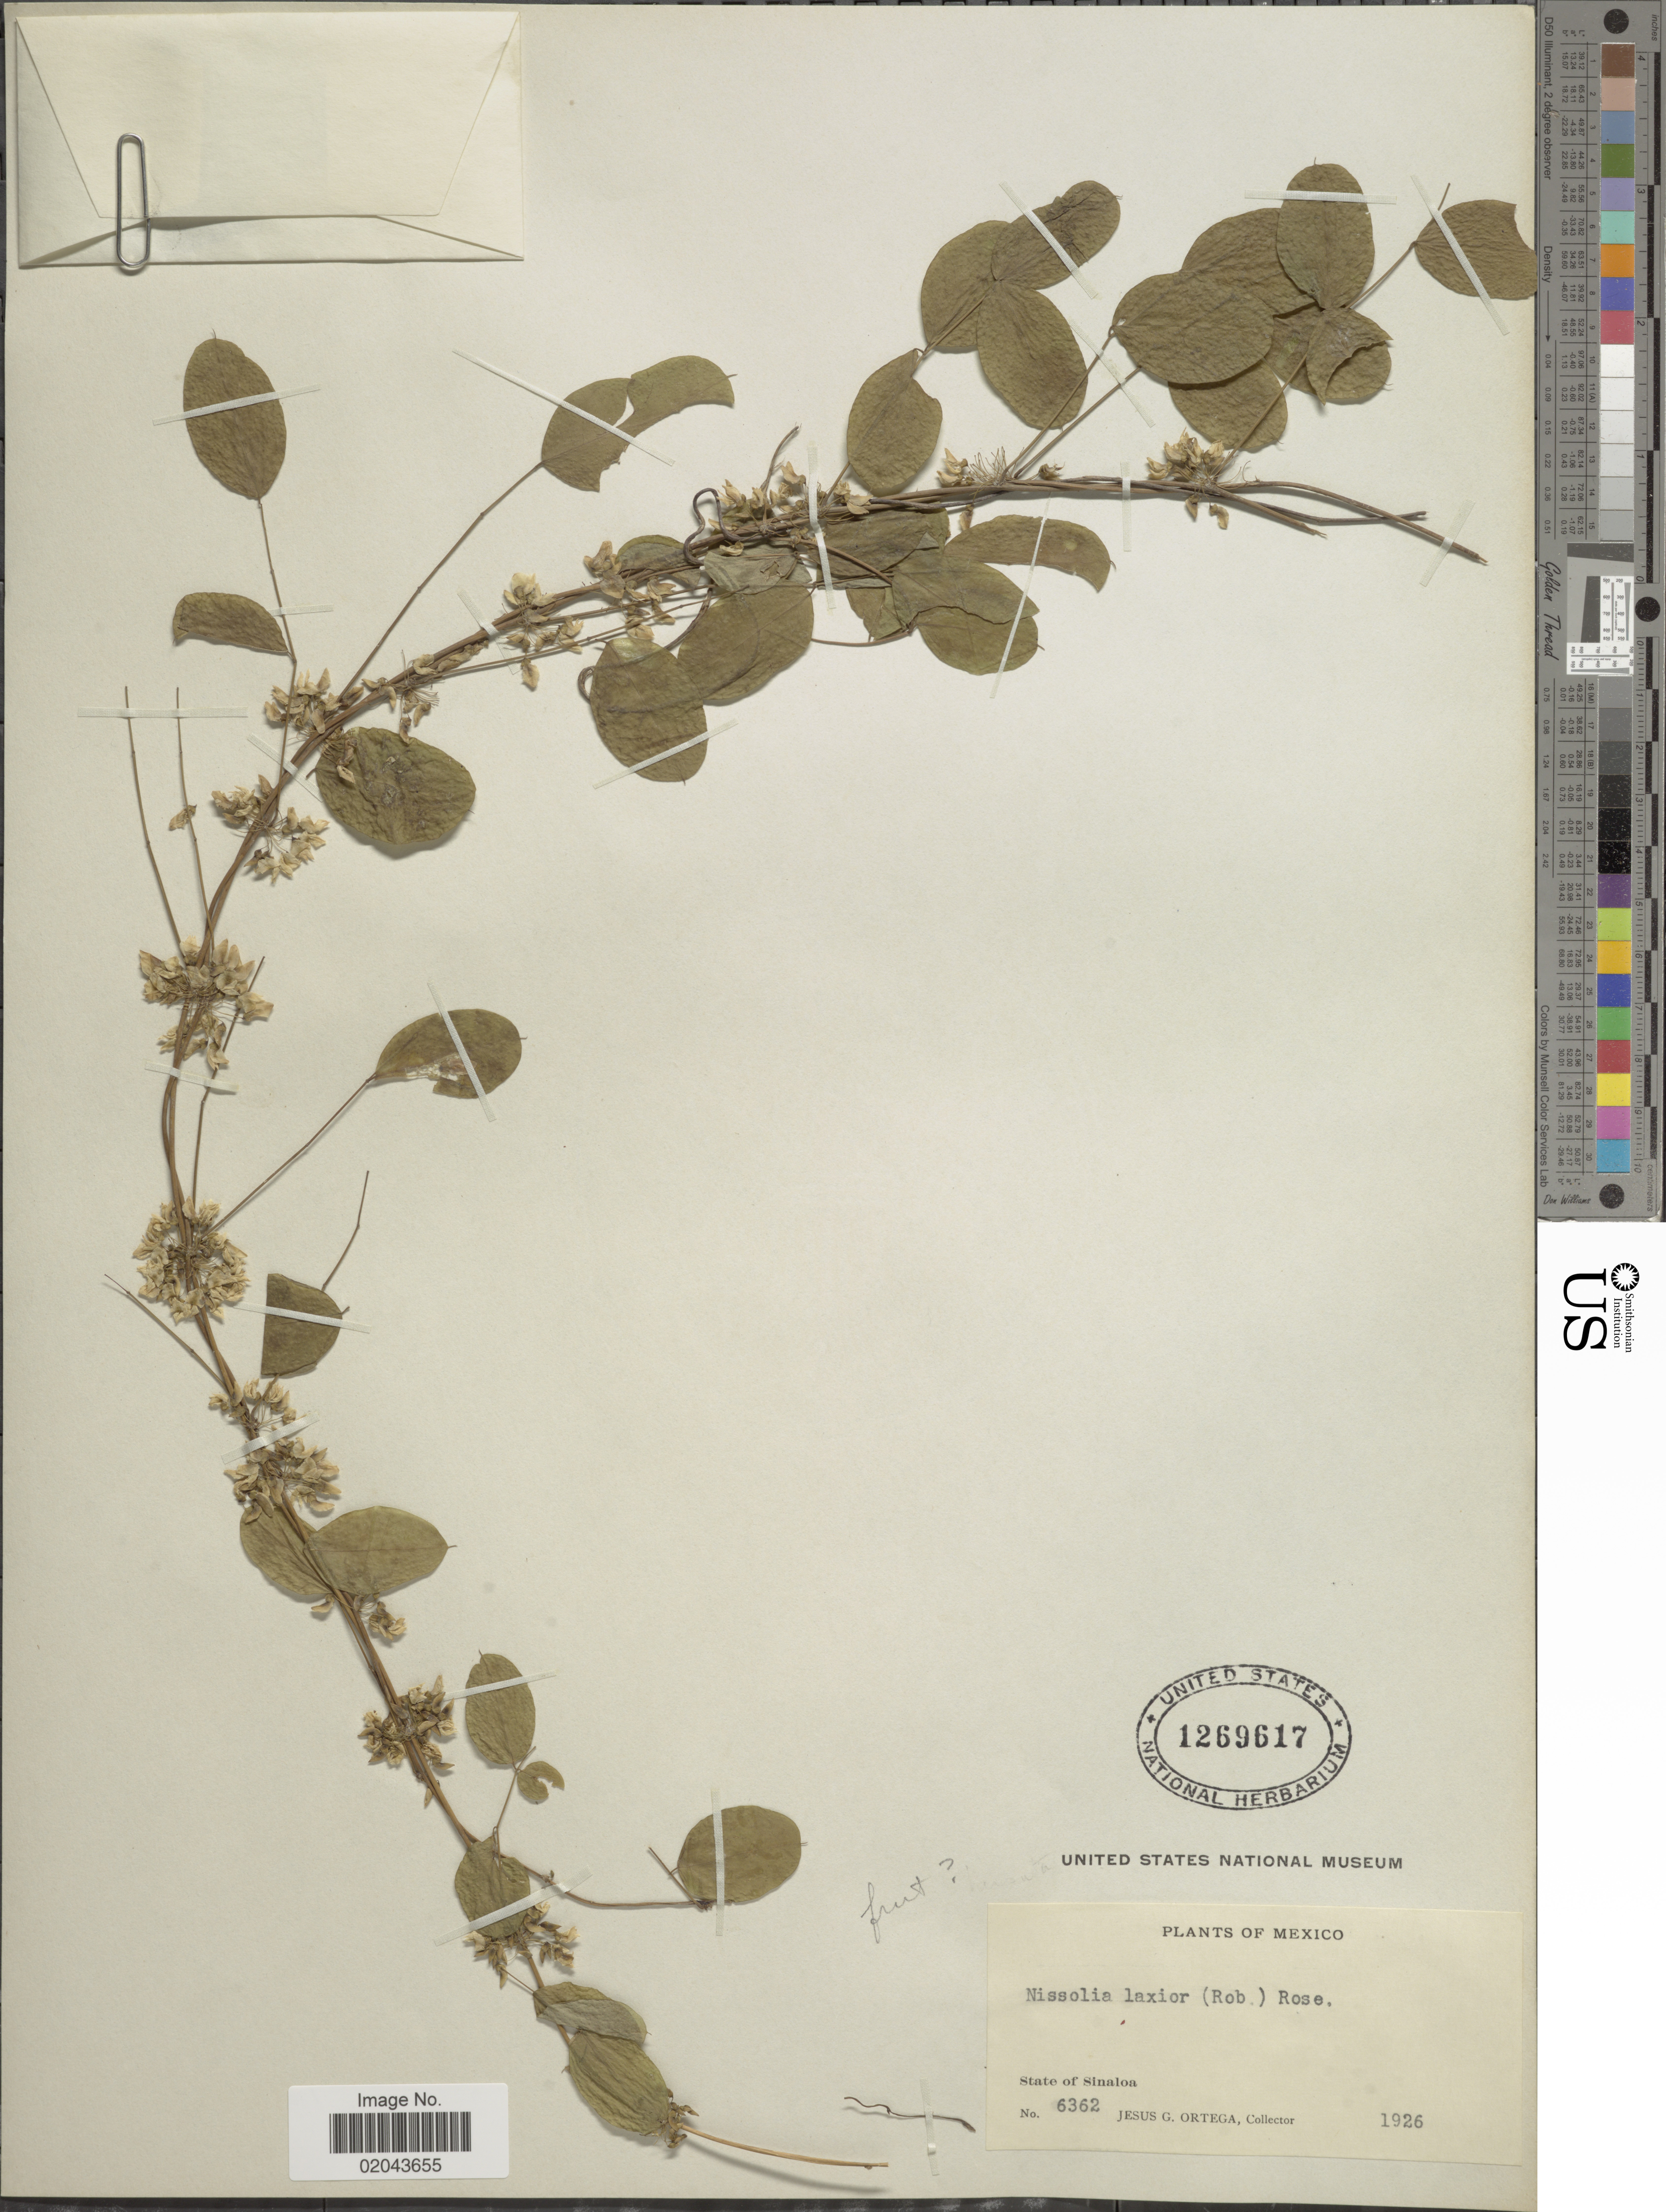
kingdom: Plantae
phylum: Tracheophyta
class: Magnoliopsida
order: Fabales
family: Fabaceae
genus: Nissolia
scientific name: Nissolia fruticosa var. fruticosa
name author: Jacq.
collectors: J. Ortega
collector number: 6362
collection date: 1926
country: Mexico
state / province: Sinaloa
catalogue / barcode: US 1269617